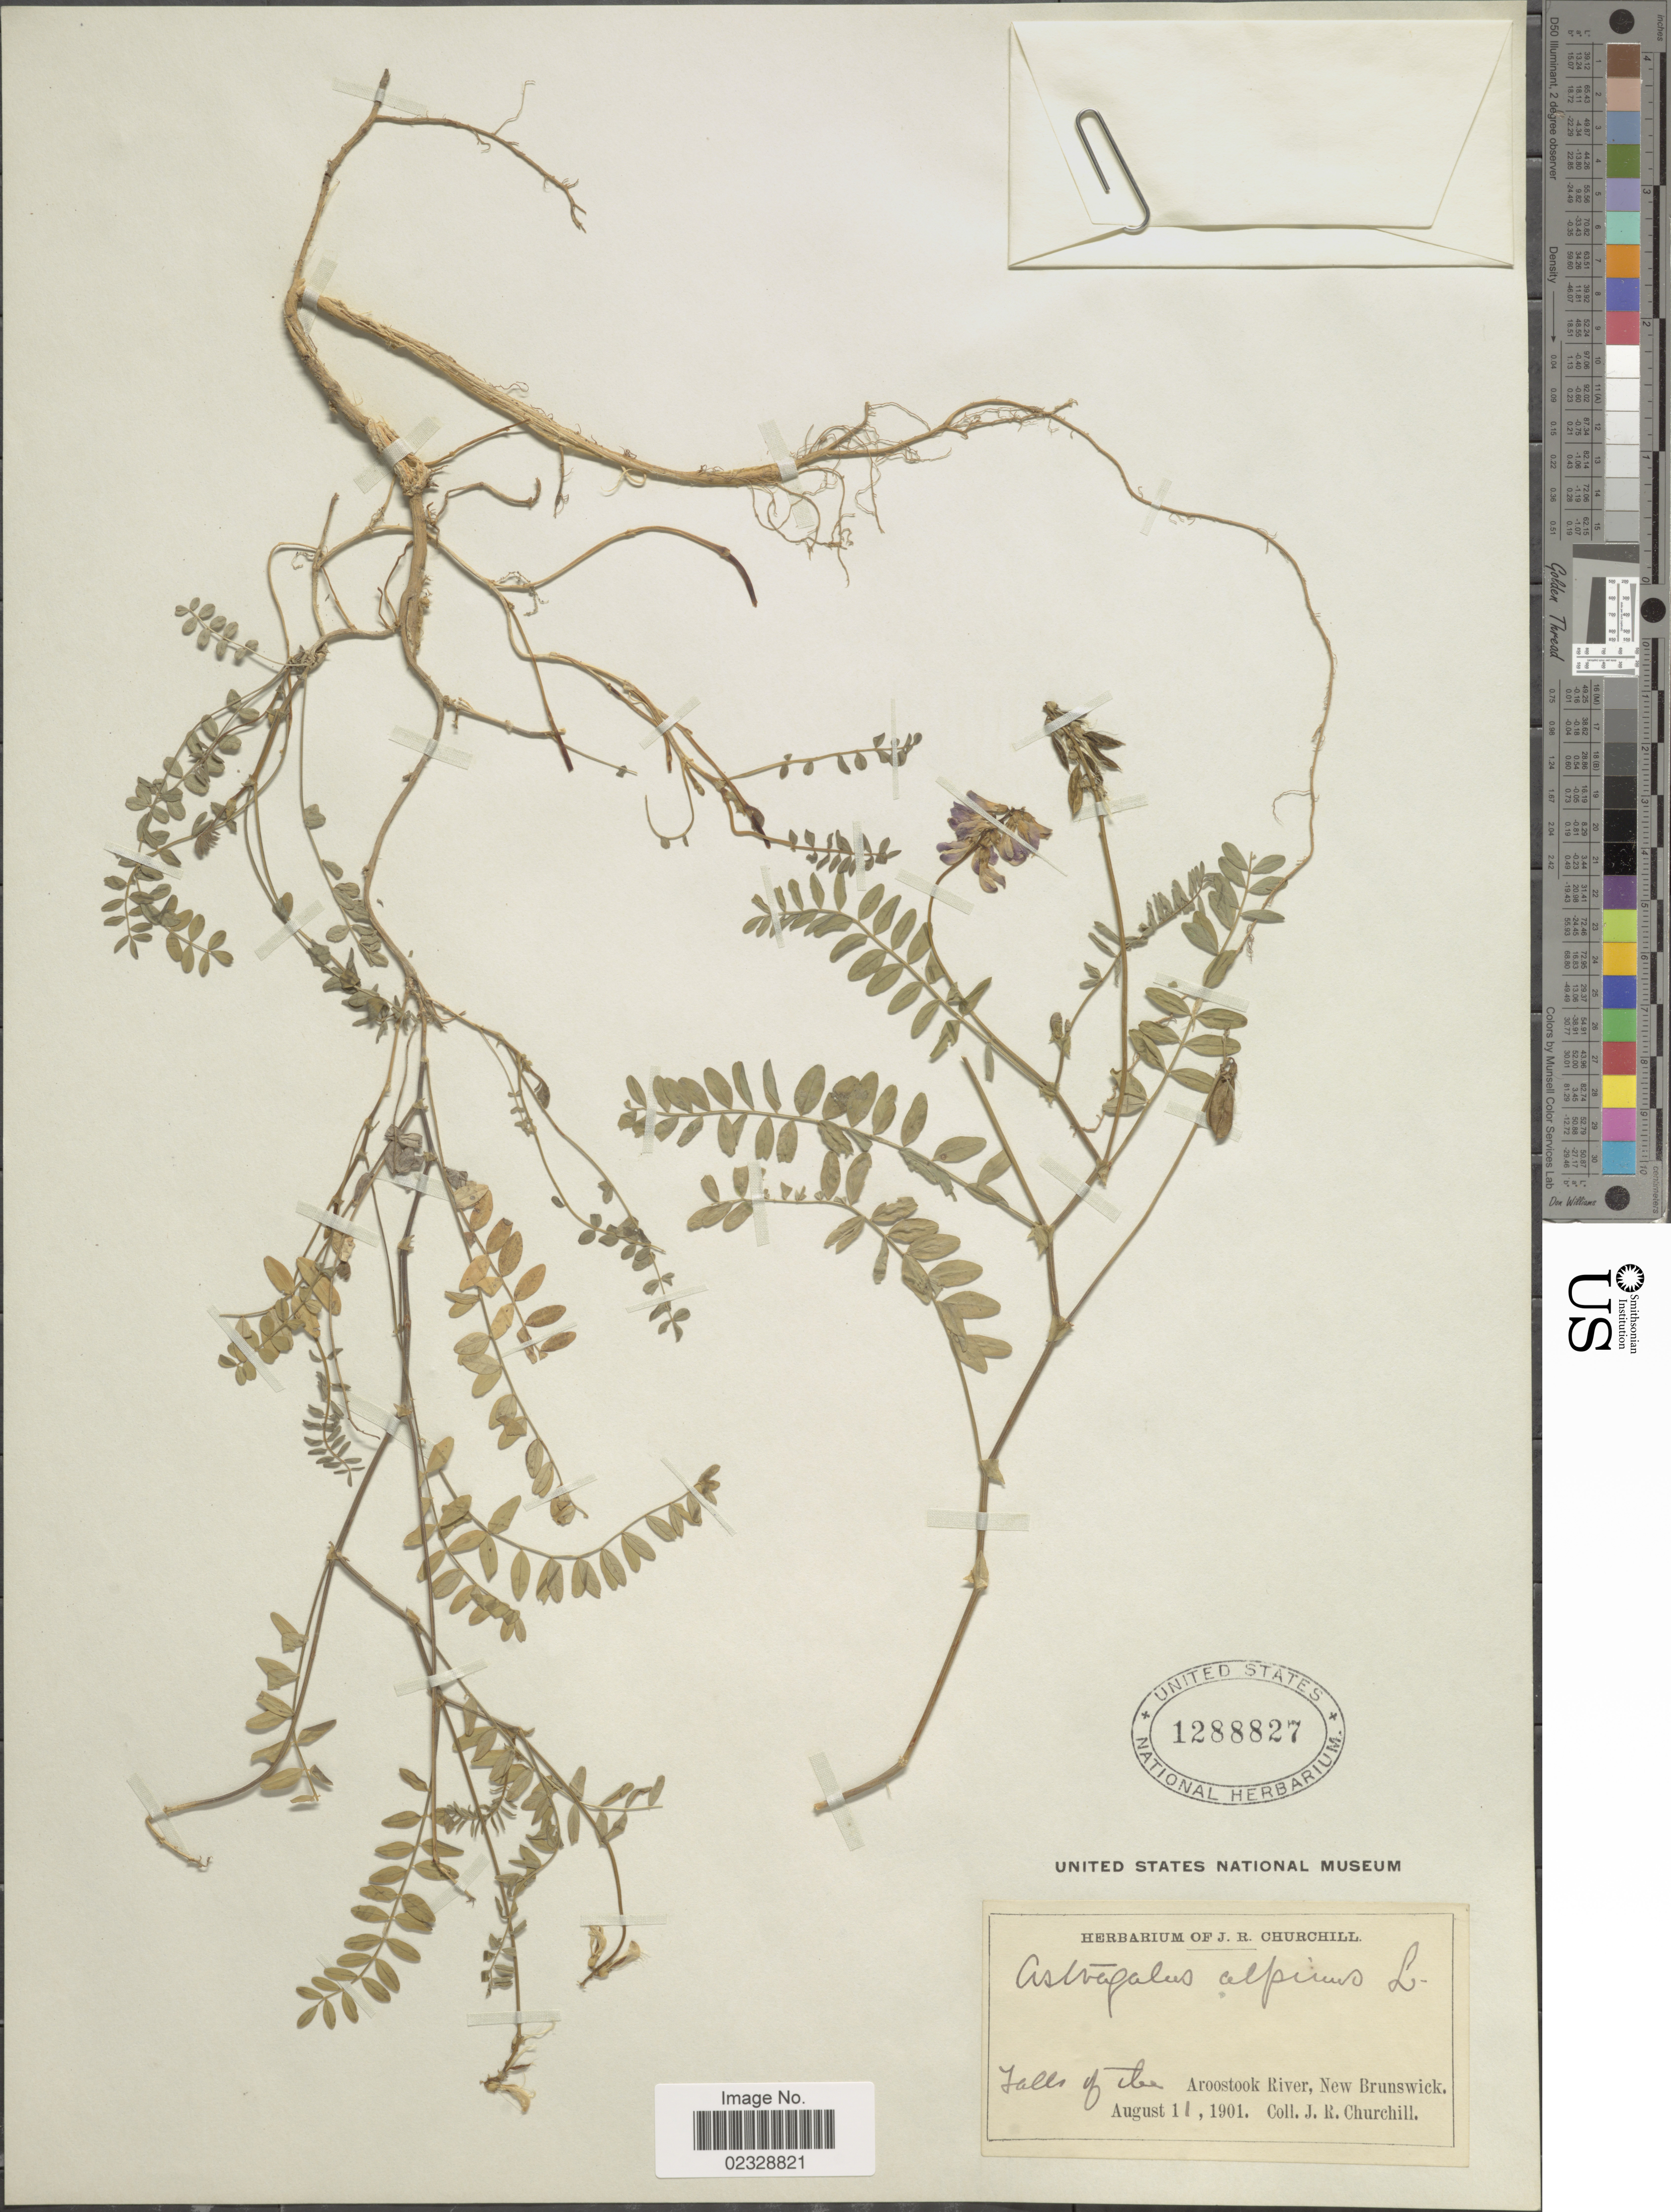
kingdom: Plantae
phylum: Tracheophyta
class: Magnoliopsida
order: Fabales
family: Fabaceae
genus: Astragalus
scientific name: Astragalus alpinus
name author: L.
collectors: J. Churchill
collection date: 1901-08-11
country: Canada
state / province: New Brunswick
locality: Falls of the Aroostook River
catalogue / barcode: US 1288827